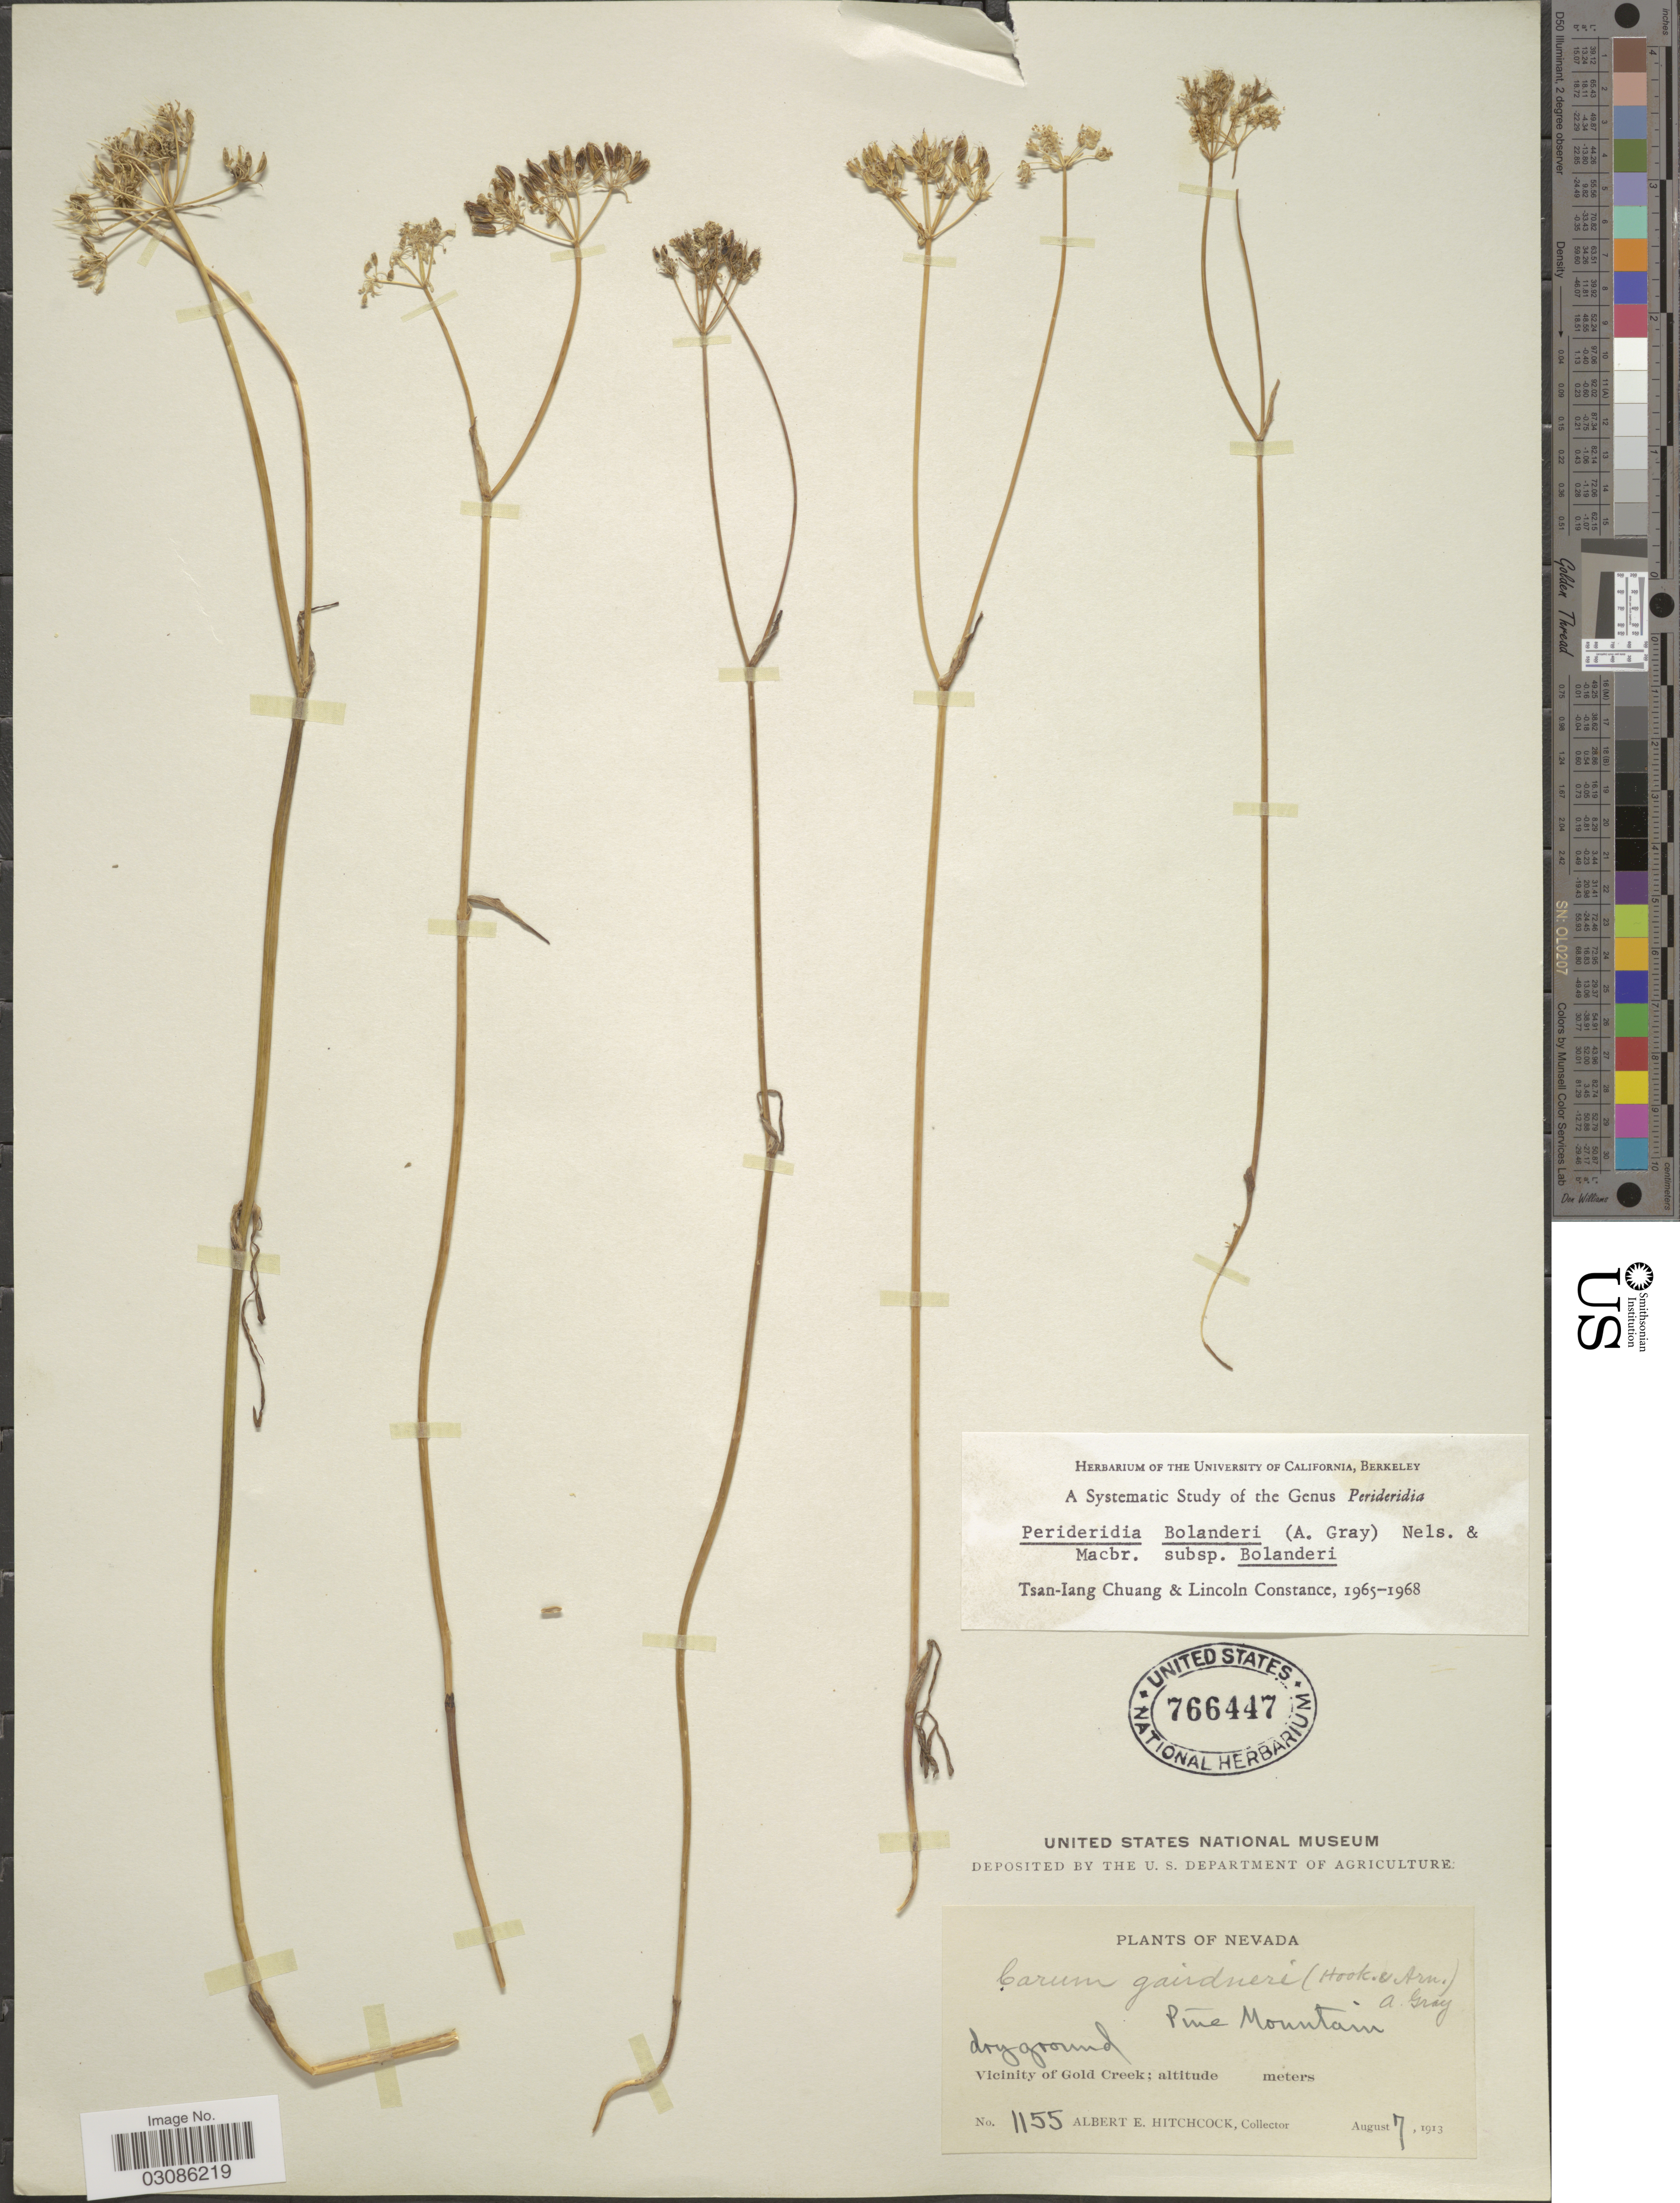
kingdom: Plantae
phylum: Tracheophyta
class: Magnoliopsida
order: Apiales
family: Apiaceae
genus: Perideridia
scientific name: Perideridia bolanderi subsp. bolanderi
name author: (A. Gray) A. Nelson & J.F. Macbr.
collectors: A. Hitchcock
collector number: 1155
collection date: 1913-08-07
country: United States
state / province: Nevada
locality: Pine Mountain, Vicinity of Gold Creek.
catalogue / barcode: US 766447